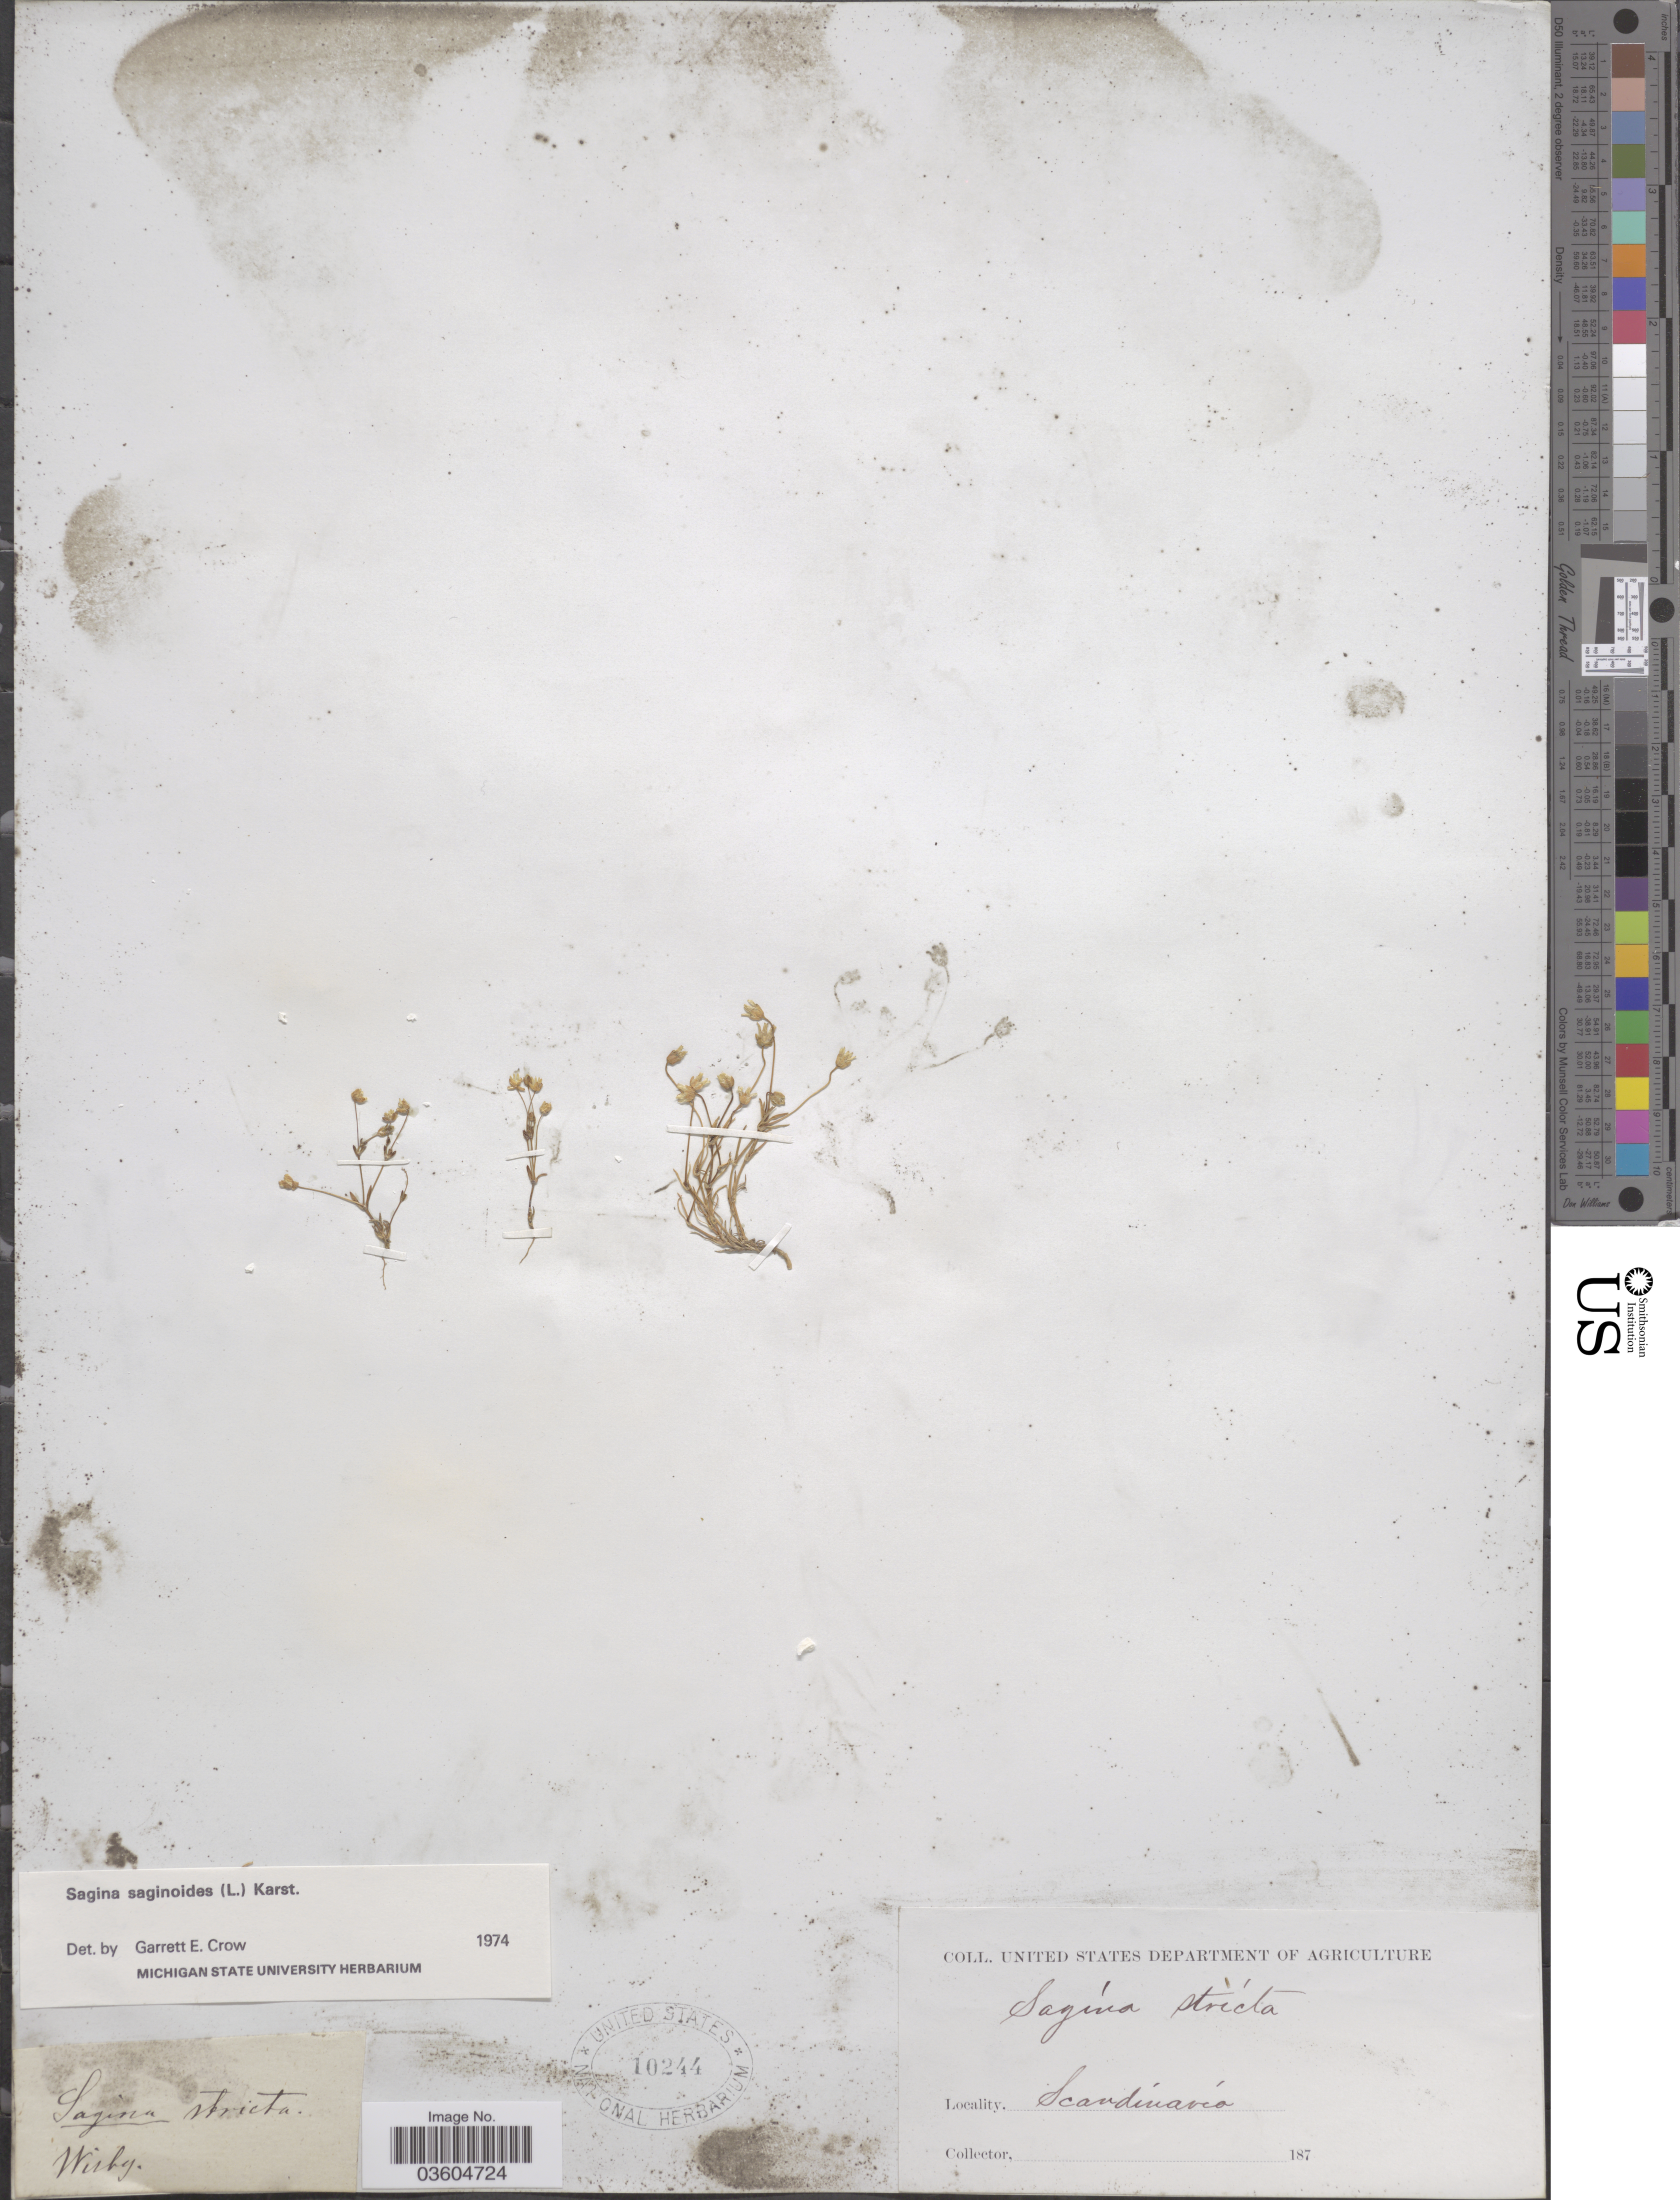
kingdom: Plantae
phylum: Tracheophyta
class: Magnoliopsida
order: Caryophyllales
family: Caryophyllaceae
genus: Sagina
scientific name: Sagina saginoides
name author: (L.) H. Karst.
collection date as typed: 187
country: Sweden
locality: Wisby. Scandinavia.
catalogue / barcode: US 10244